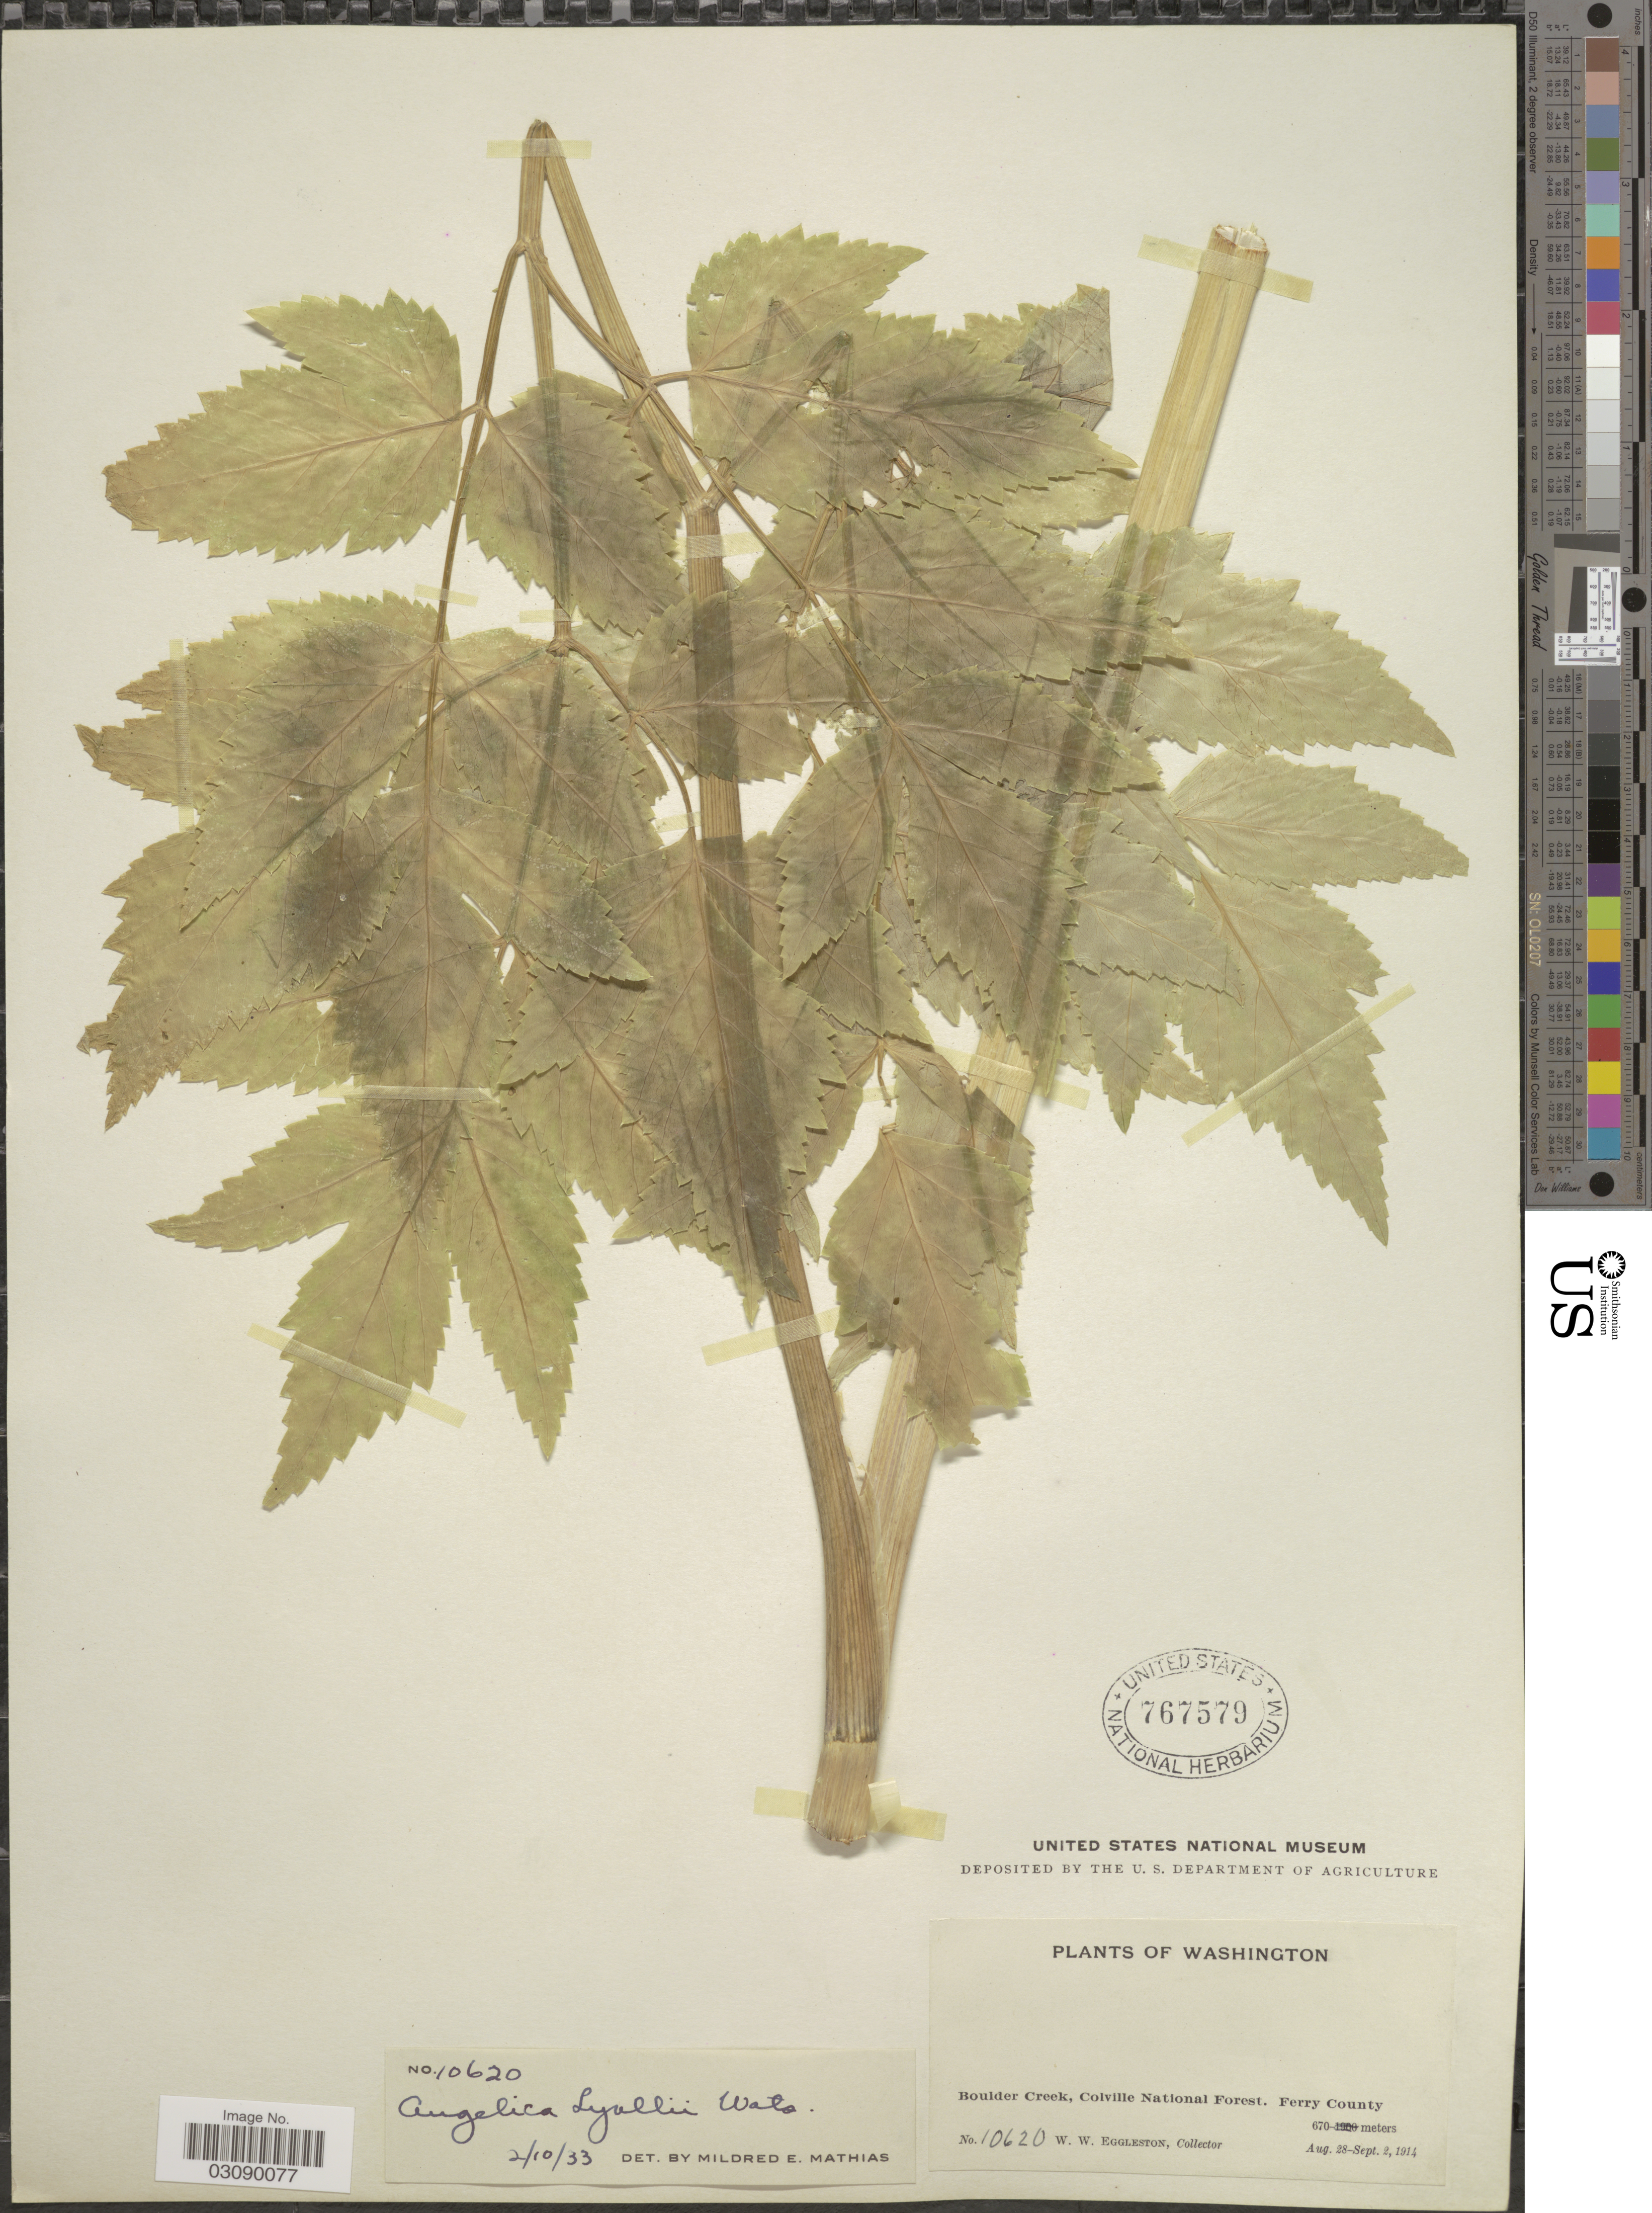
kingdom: Plantae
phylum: Tracheophyta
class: Magnoliopsida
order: Apiales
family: Apiaceae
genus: Angelica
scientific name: Angelica arguta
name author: Nutt.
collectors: W. W. Eggleston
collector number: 10620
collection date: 1914-08-28/1914-09-02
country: United States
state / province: Washington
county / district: Ferry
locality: Boulder Creek, Colville National Forest, Ferry County.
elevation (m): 670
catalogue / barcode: US 767579